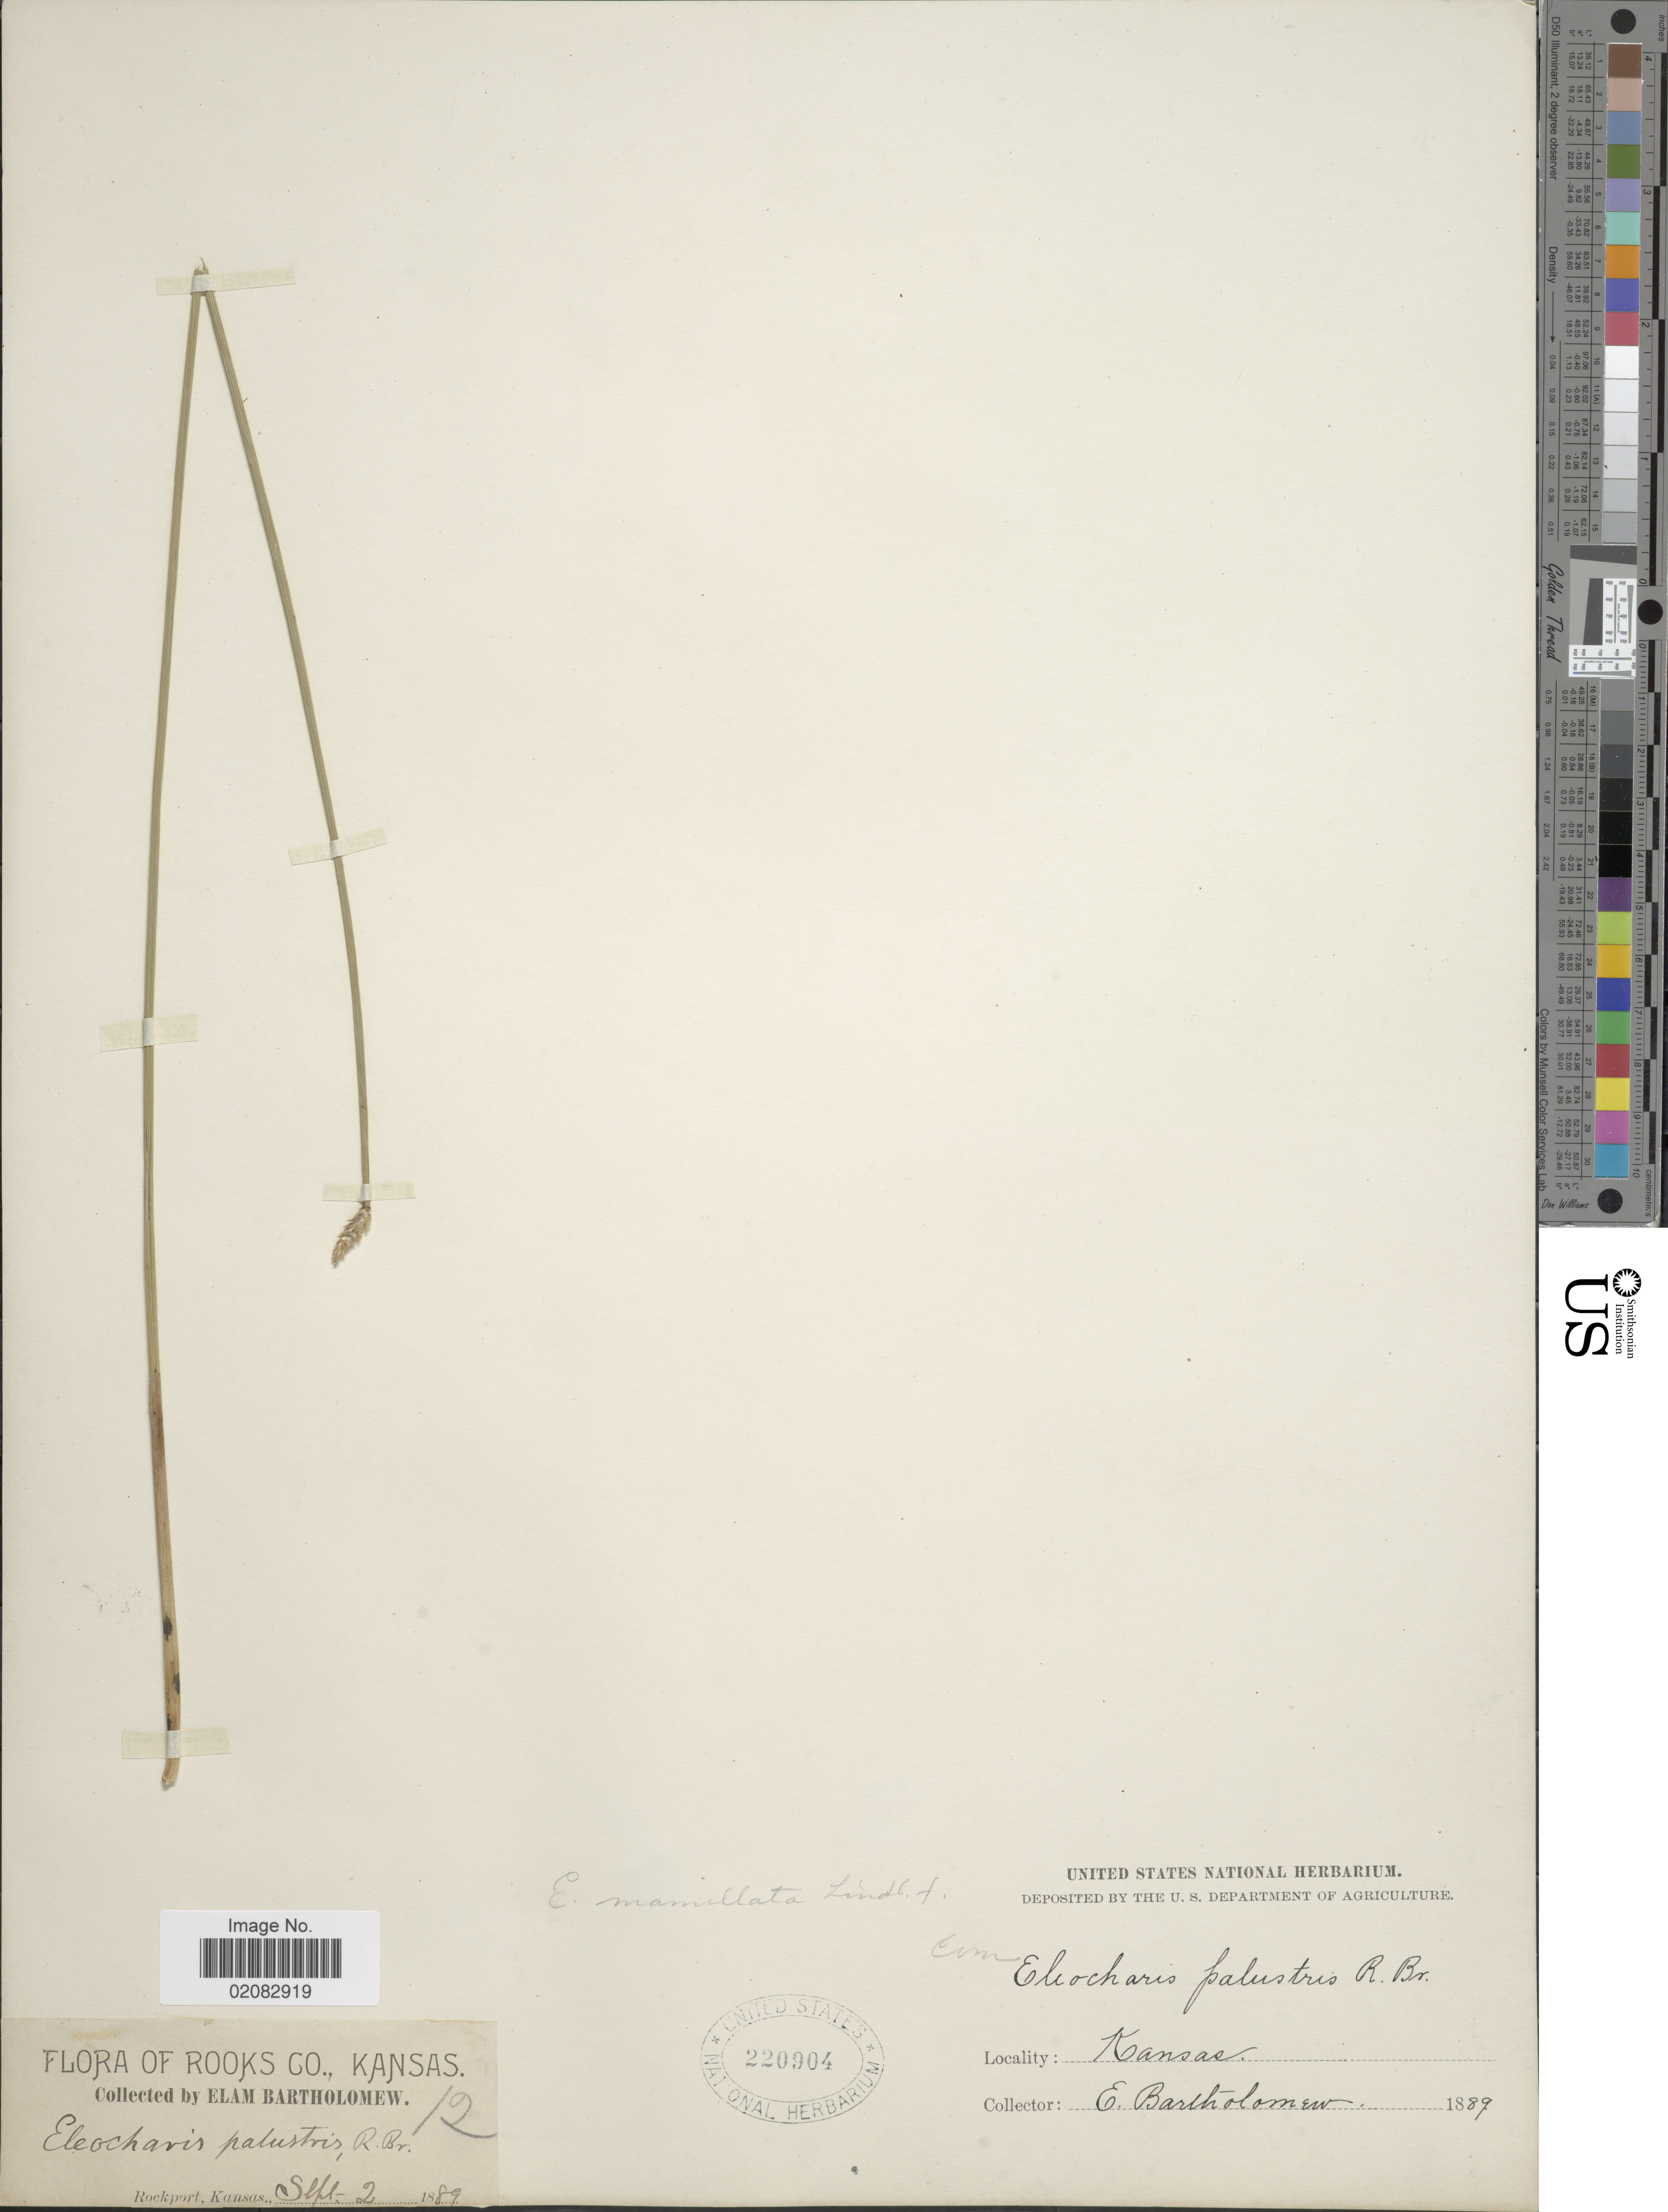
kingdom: Plantae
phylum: Tracheophyta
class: Liliopsida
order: Poales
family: Cyperaceae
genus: Eleocharis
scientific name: Eleocharis macrostachya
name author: Britton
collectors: E. Bartholomew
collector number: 12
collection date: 1889-09-02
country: United States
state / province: Kansas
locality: Rooks Co.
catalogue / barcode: US 220904